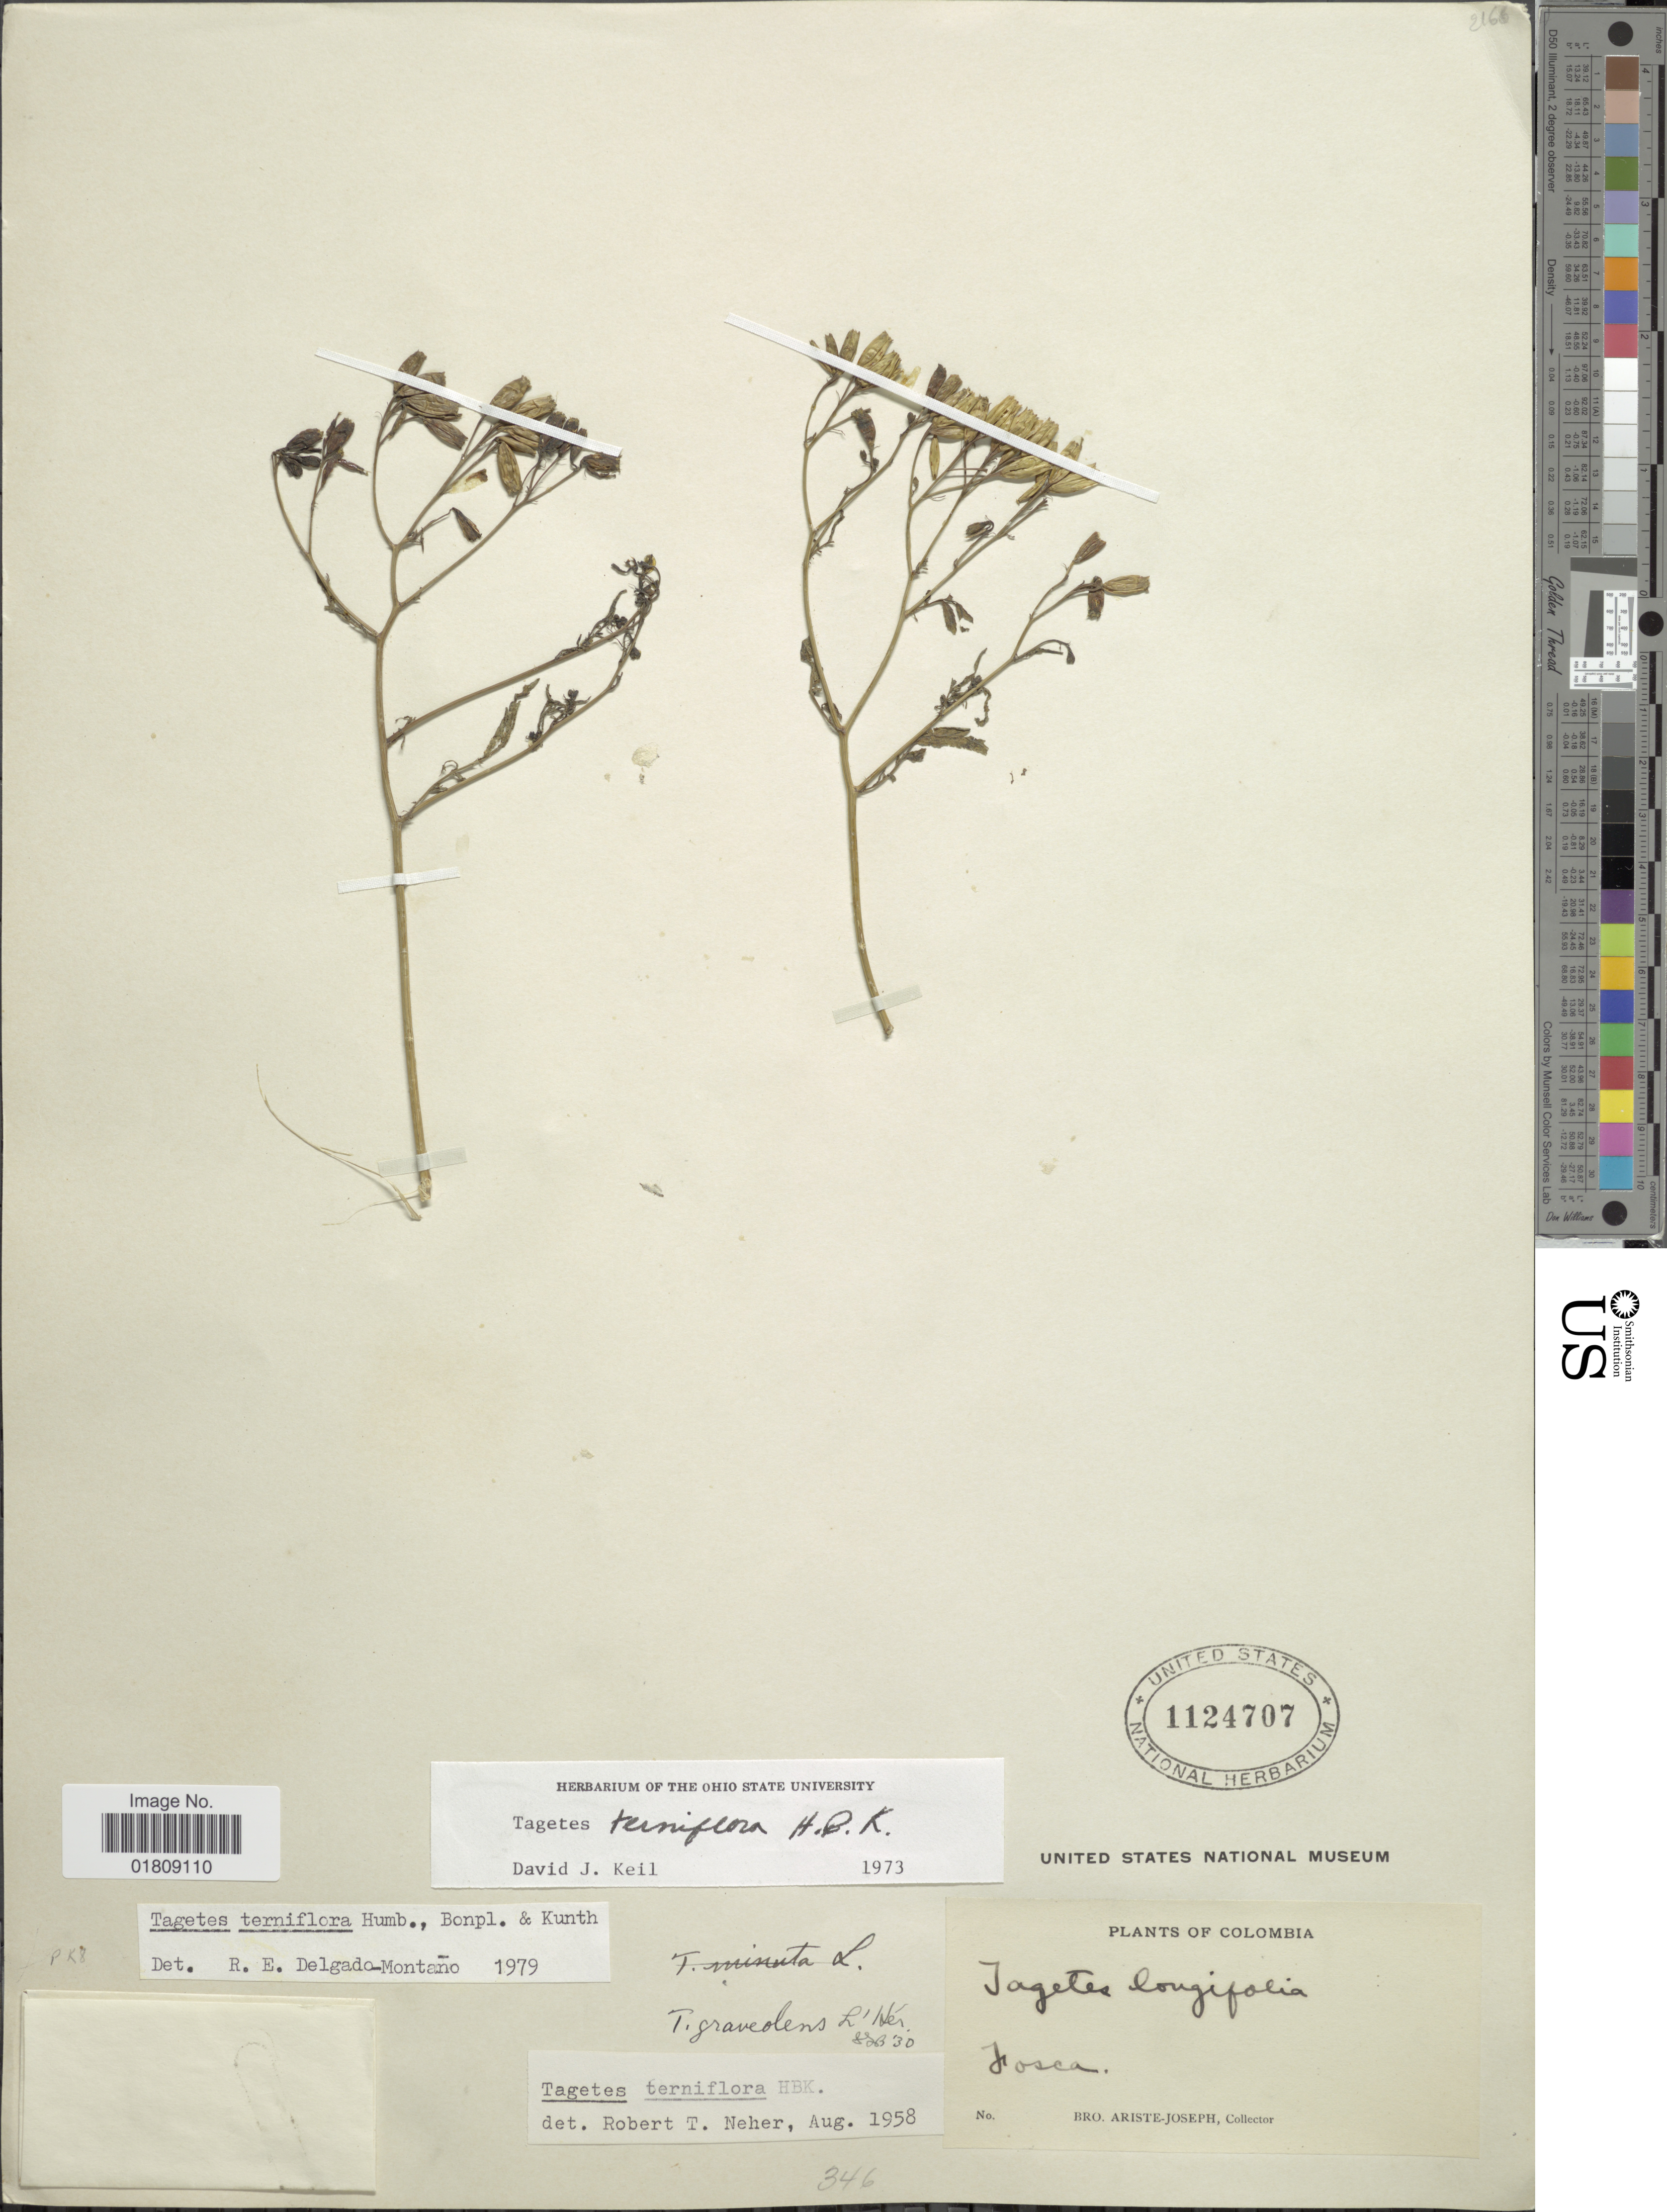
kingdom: Plantae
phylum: Tracheophyta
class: Magnoliopsida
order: Asterales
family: Asteraceae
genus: Tagetes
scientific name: Tagetes terniflora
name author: Kunth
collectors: Bro. Ariste-Joseph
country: Colombia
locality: Fosca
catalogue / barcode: US 1124707